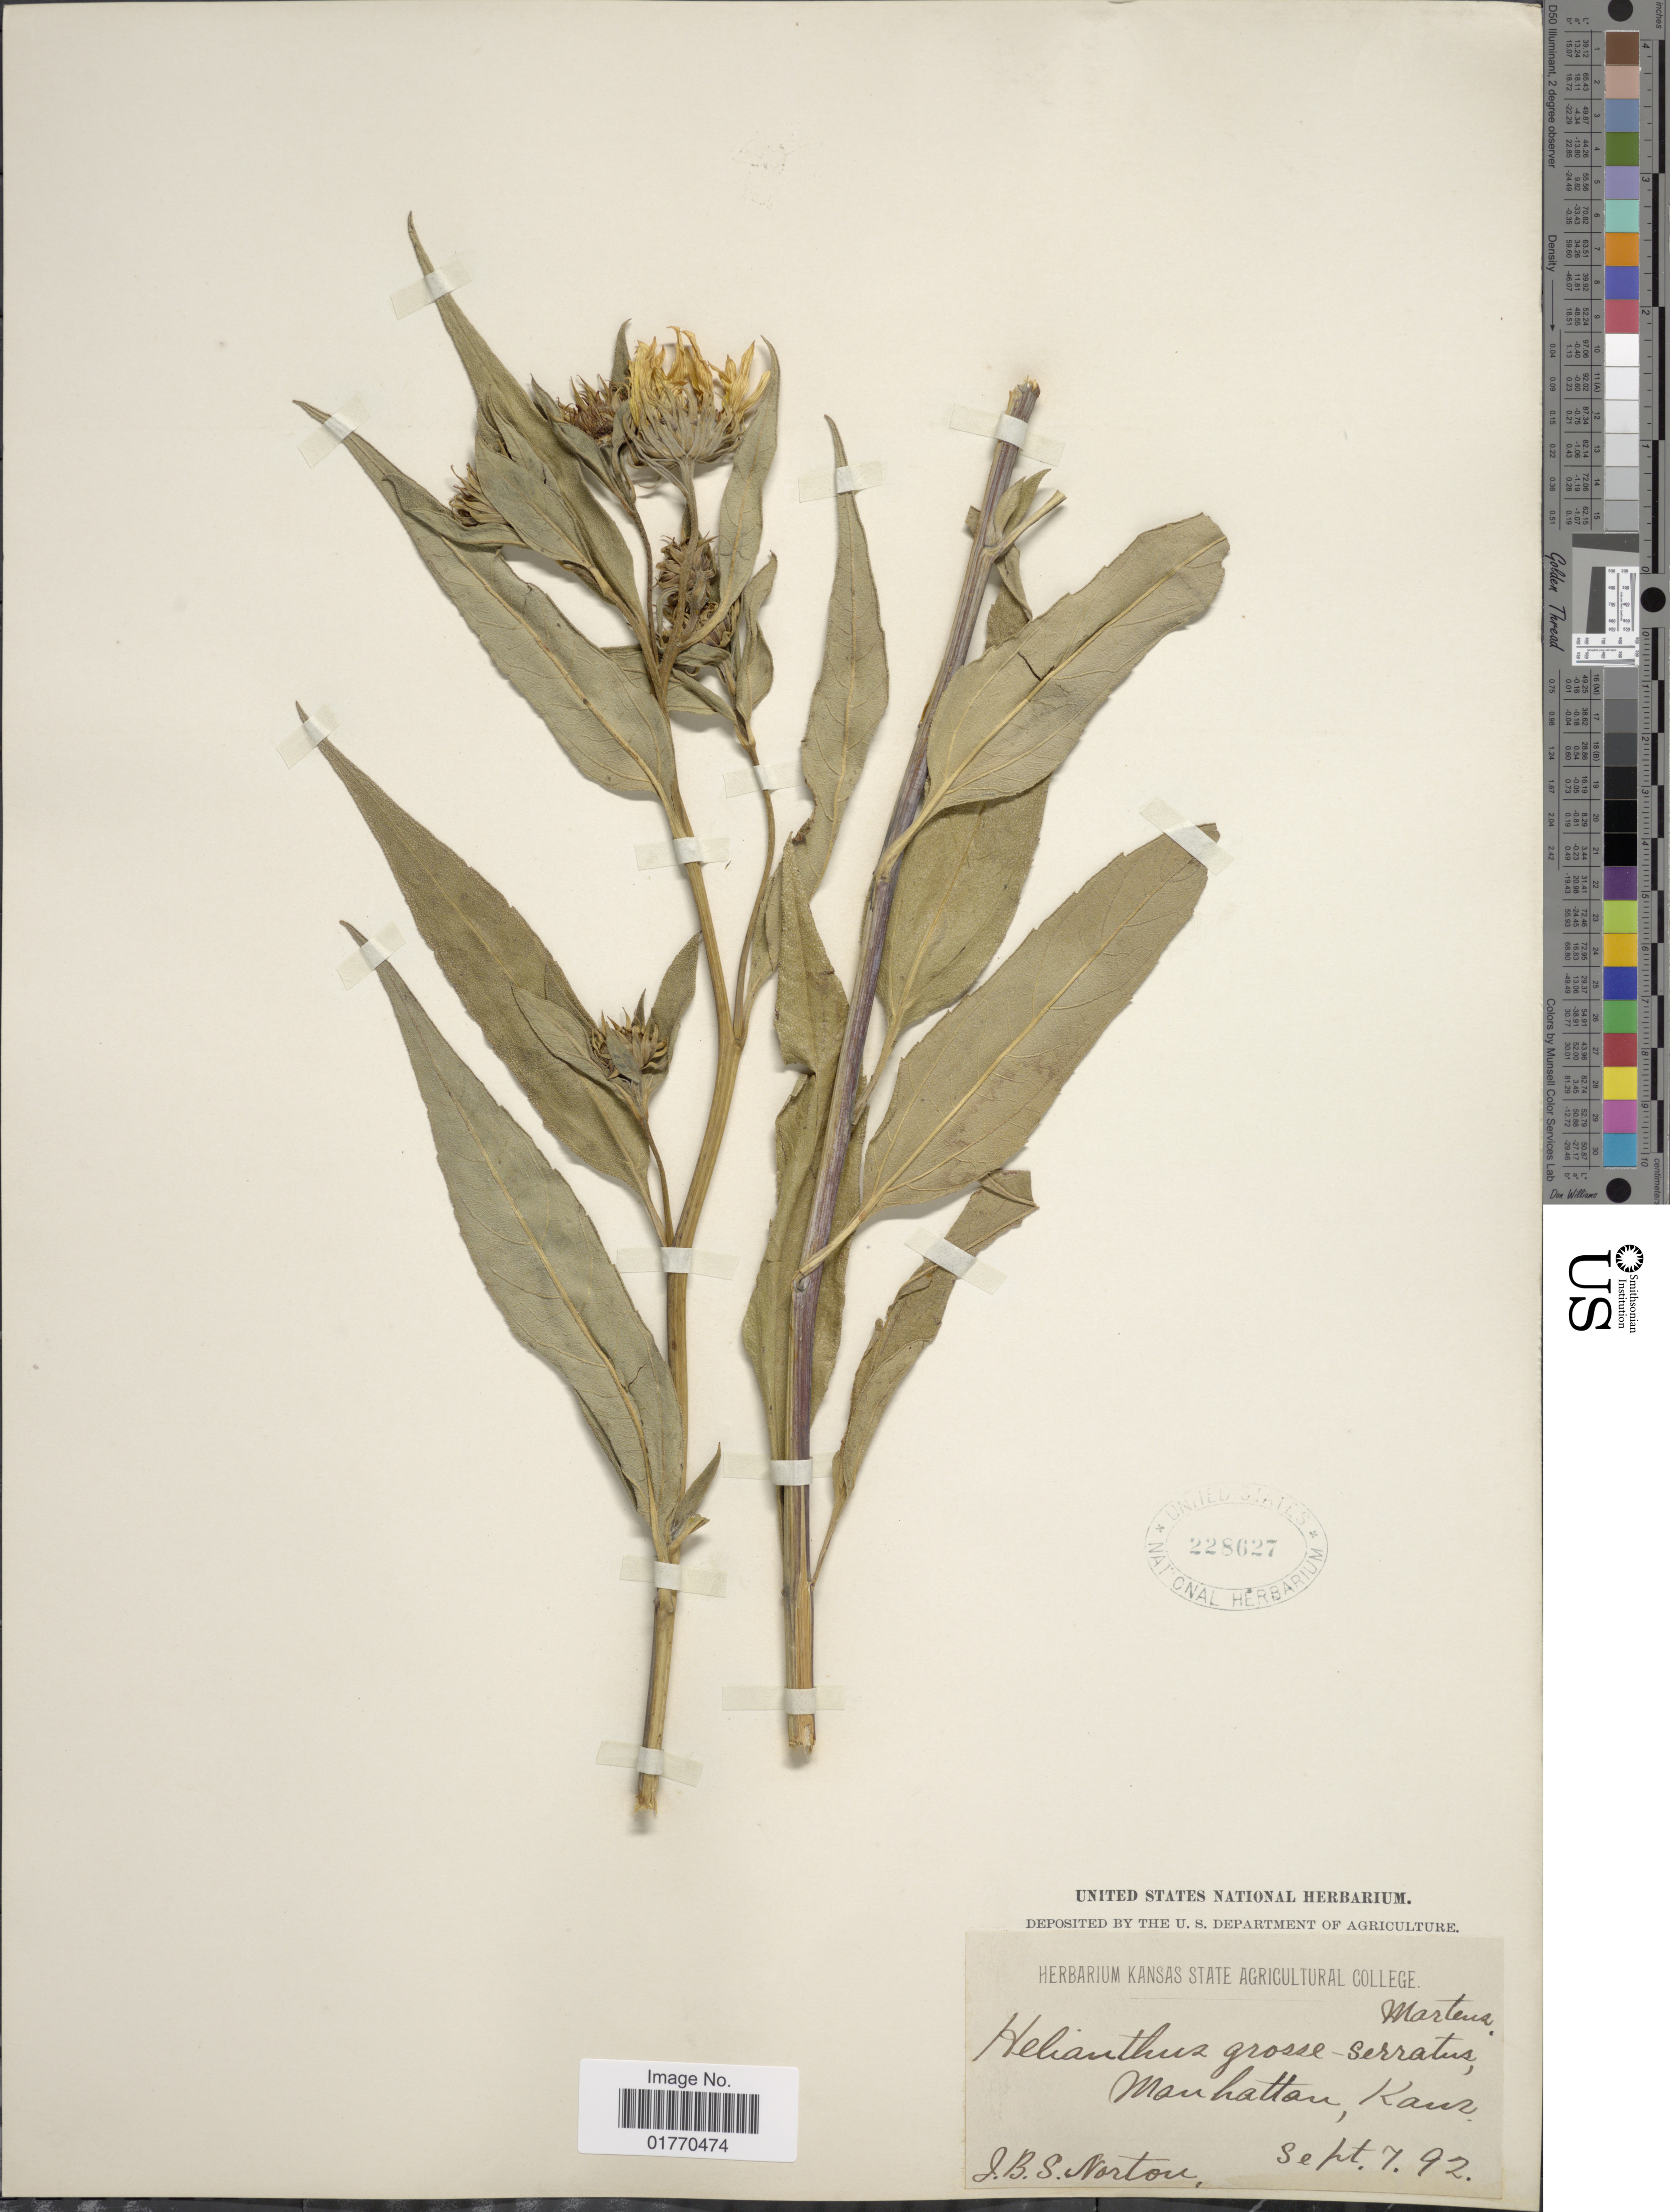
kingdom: Plantae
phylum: Tracheophyta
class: Magnoliopsida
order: Asterales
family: Asteraceae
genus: Helianthus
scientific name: Helianthus grosseserratus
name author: M. Martens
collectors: J. B. S. Norton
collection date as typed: Transcribed d/m/y: 7/9/92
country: United States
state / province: Kansas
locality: Manhattan, Kan.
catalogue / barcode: US 228627